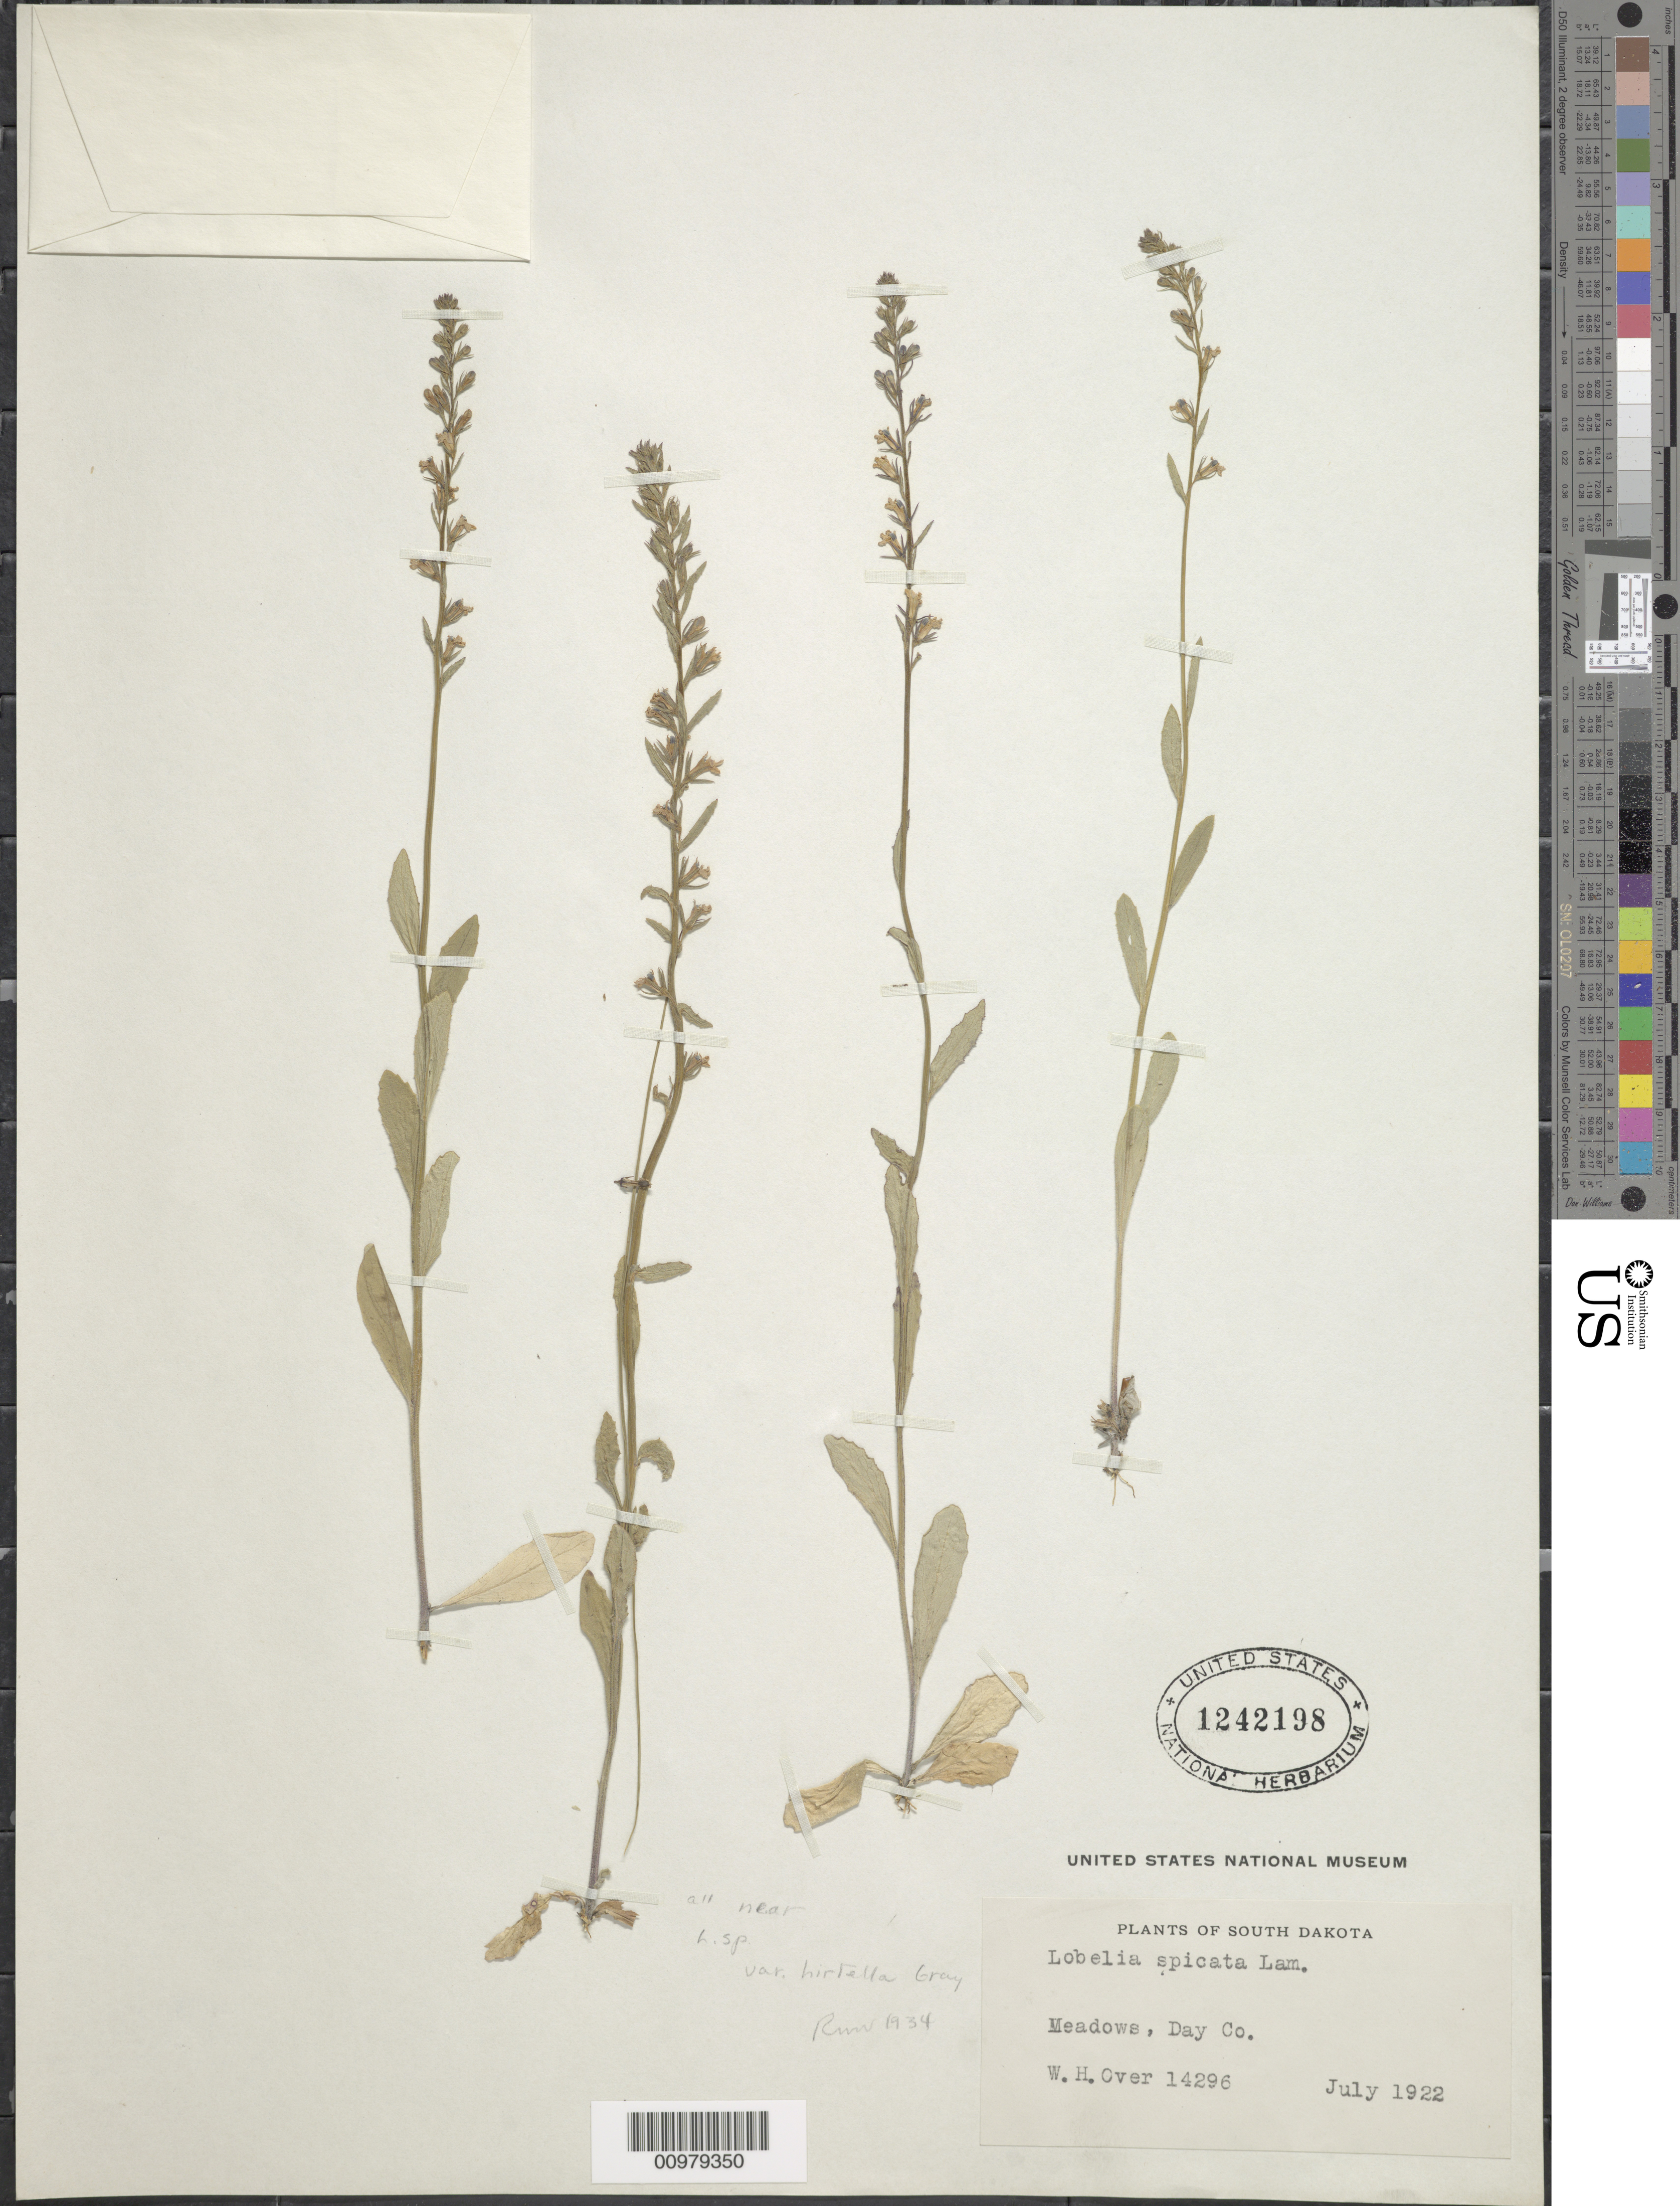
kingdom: Plantae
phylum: Tracheophyta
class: Magnoliopsida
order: Asterales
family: Campanulaceae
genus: Lobelia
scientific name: Lobelia spicata var. hirtella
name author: A. Gray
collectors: W. Over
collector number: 14296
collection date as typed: Jul 1922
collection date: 1922-07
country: United States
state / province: South Dakota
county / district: Day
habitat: meadows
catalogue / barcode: US 1242198